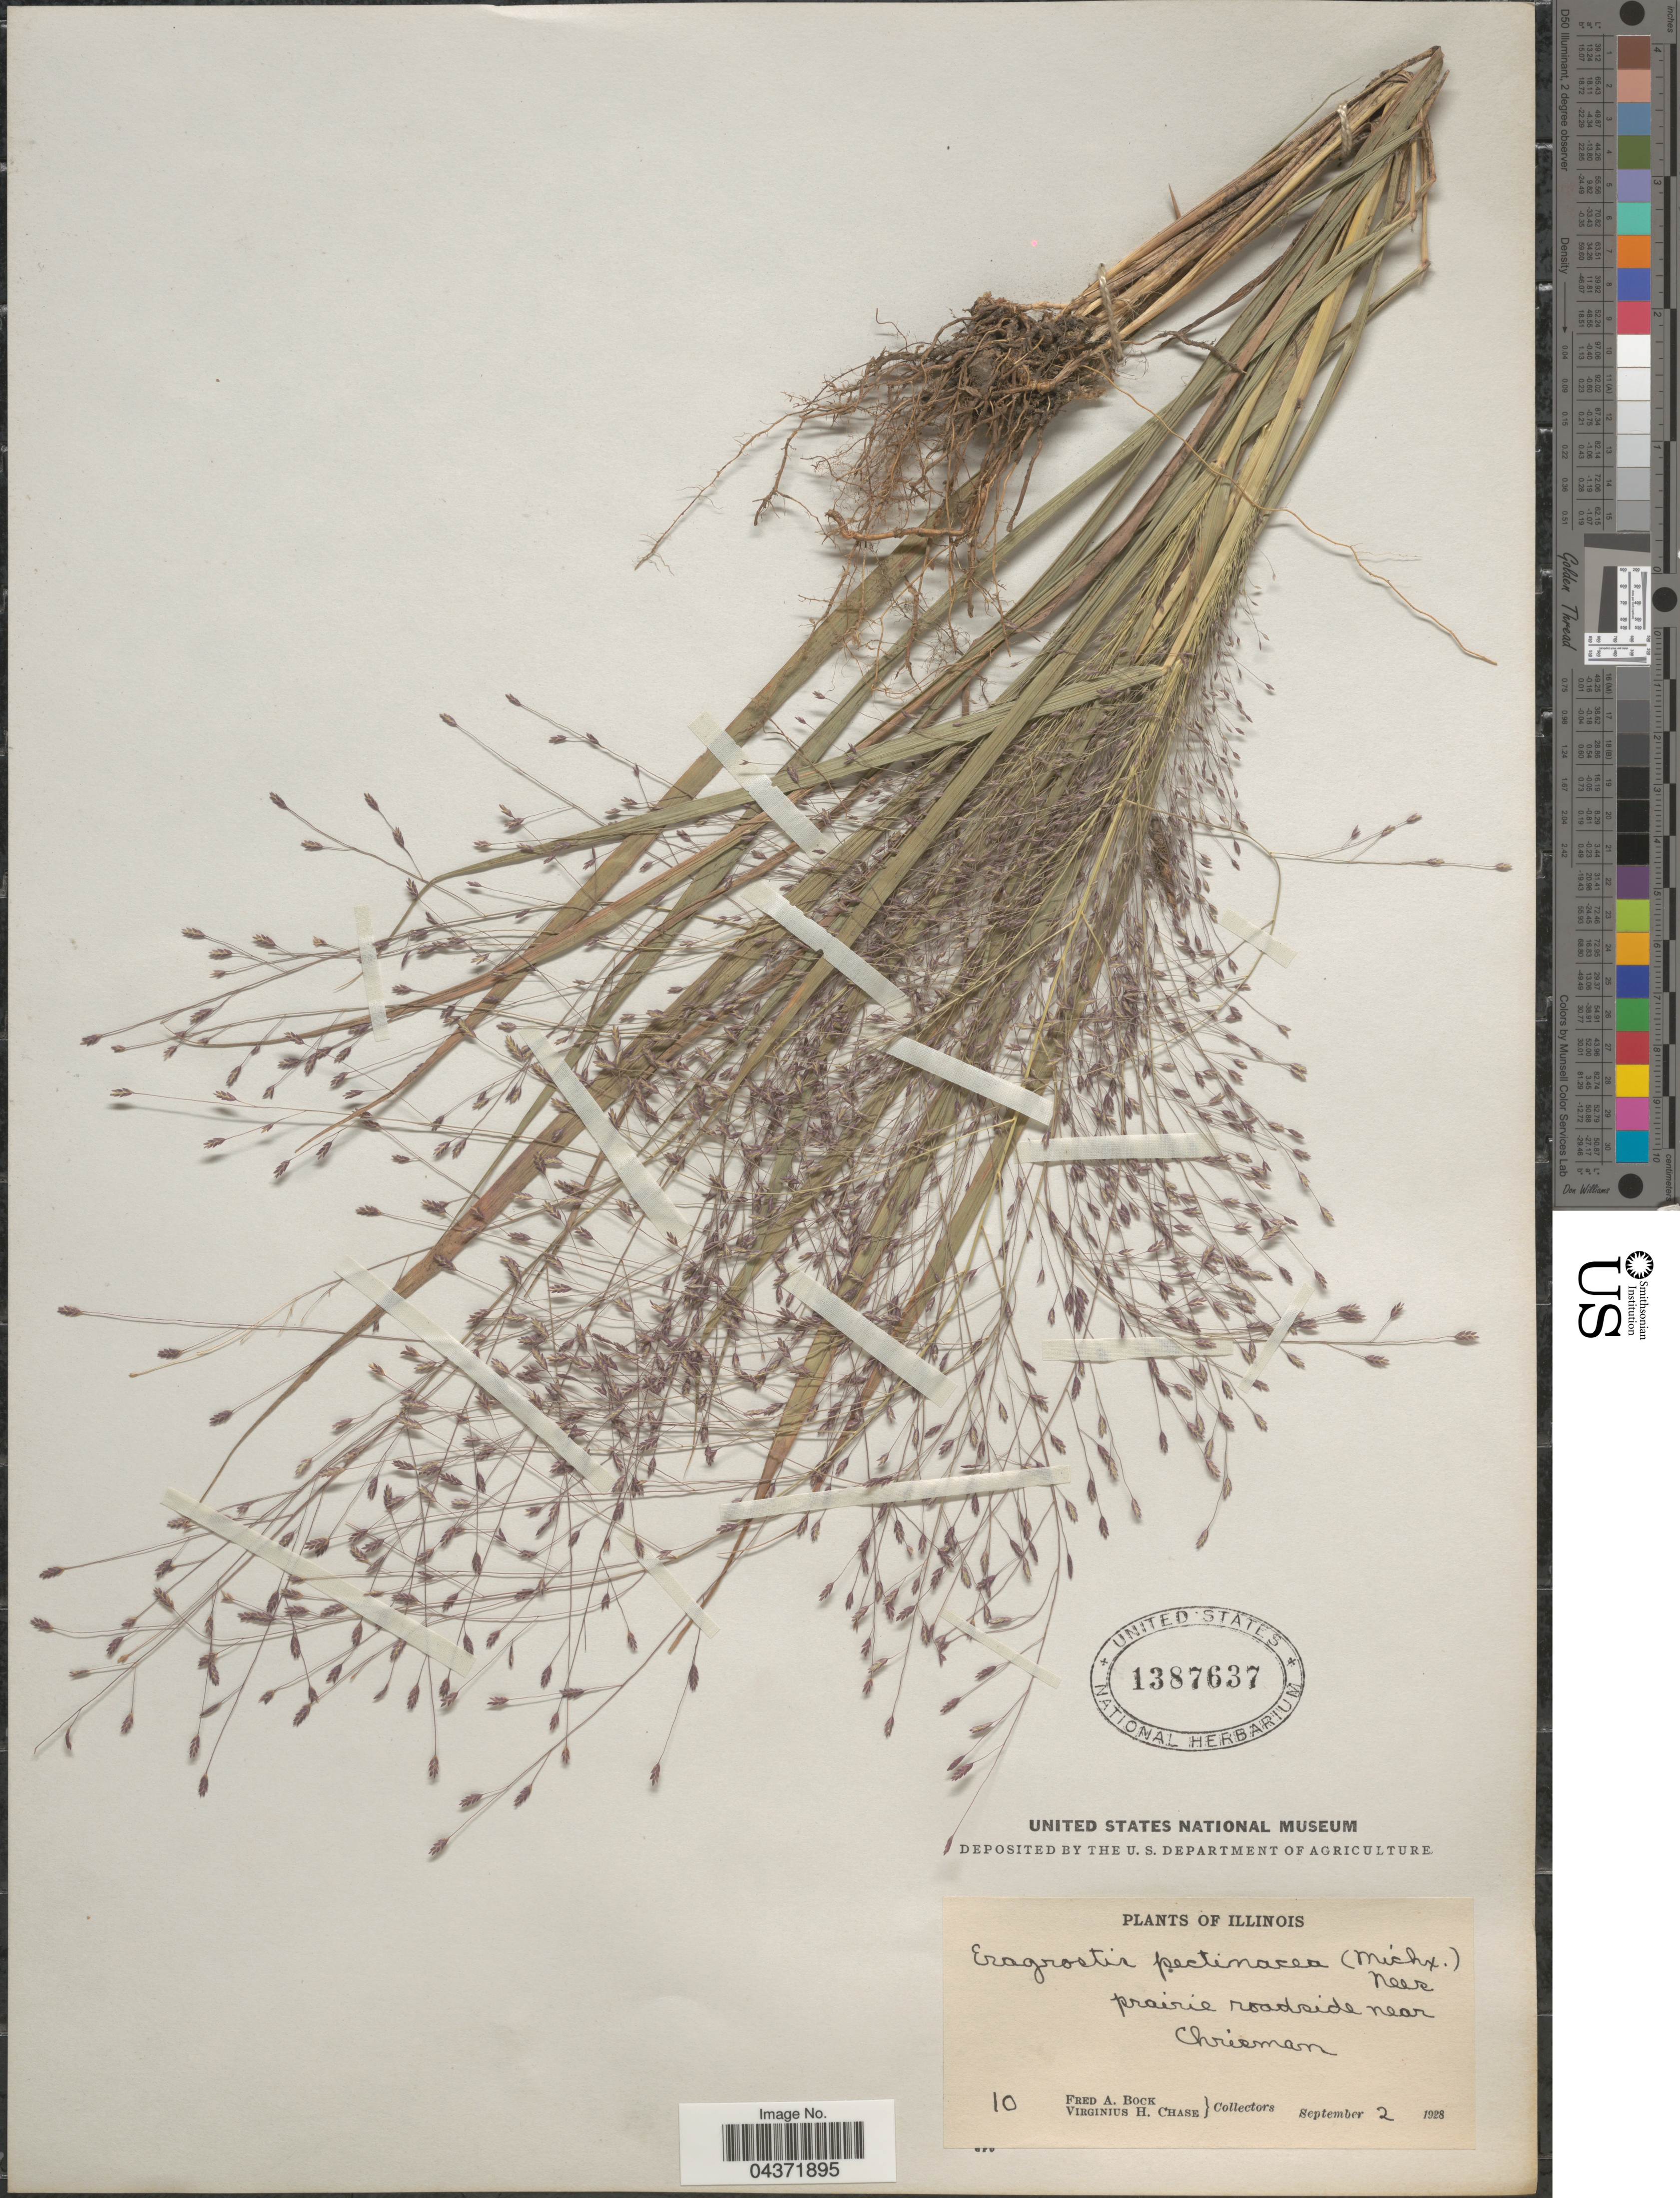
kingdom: Plantae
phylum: Tracheophyta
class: Liliopsida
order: Poales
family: Poaceae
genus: Eragrostis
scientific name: Eragrostis spectabilis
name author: (Pursh) Steud.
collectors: F. Bock & V. H. Chase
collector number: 10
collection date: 1928-09-02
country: United States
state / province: Illinois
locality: Prairie roadside near Chrisman.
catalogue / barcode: US 1387637